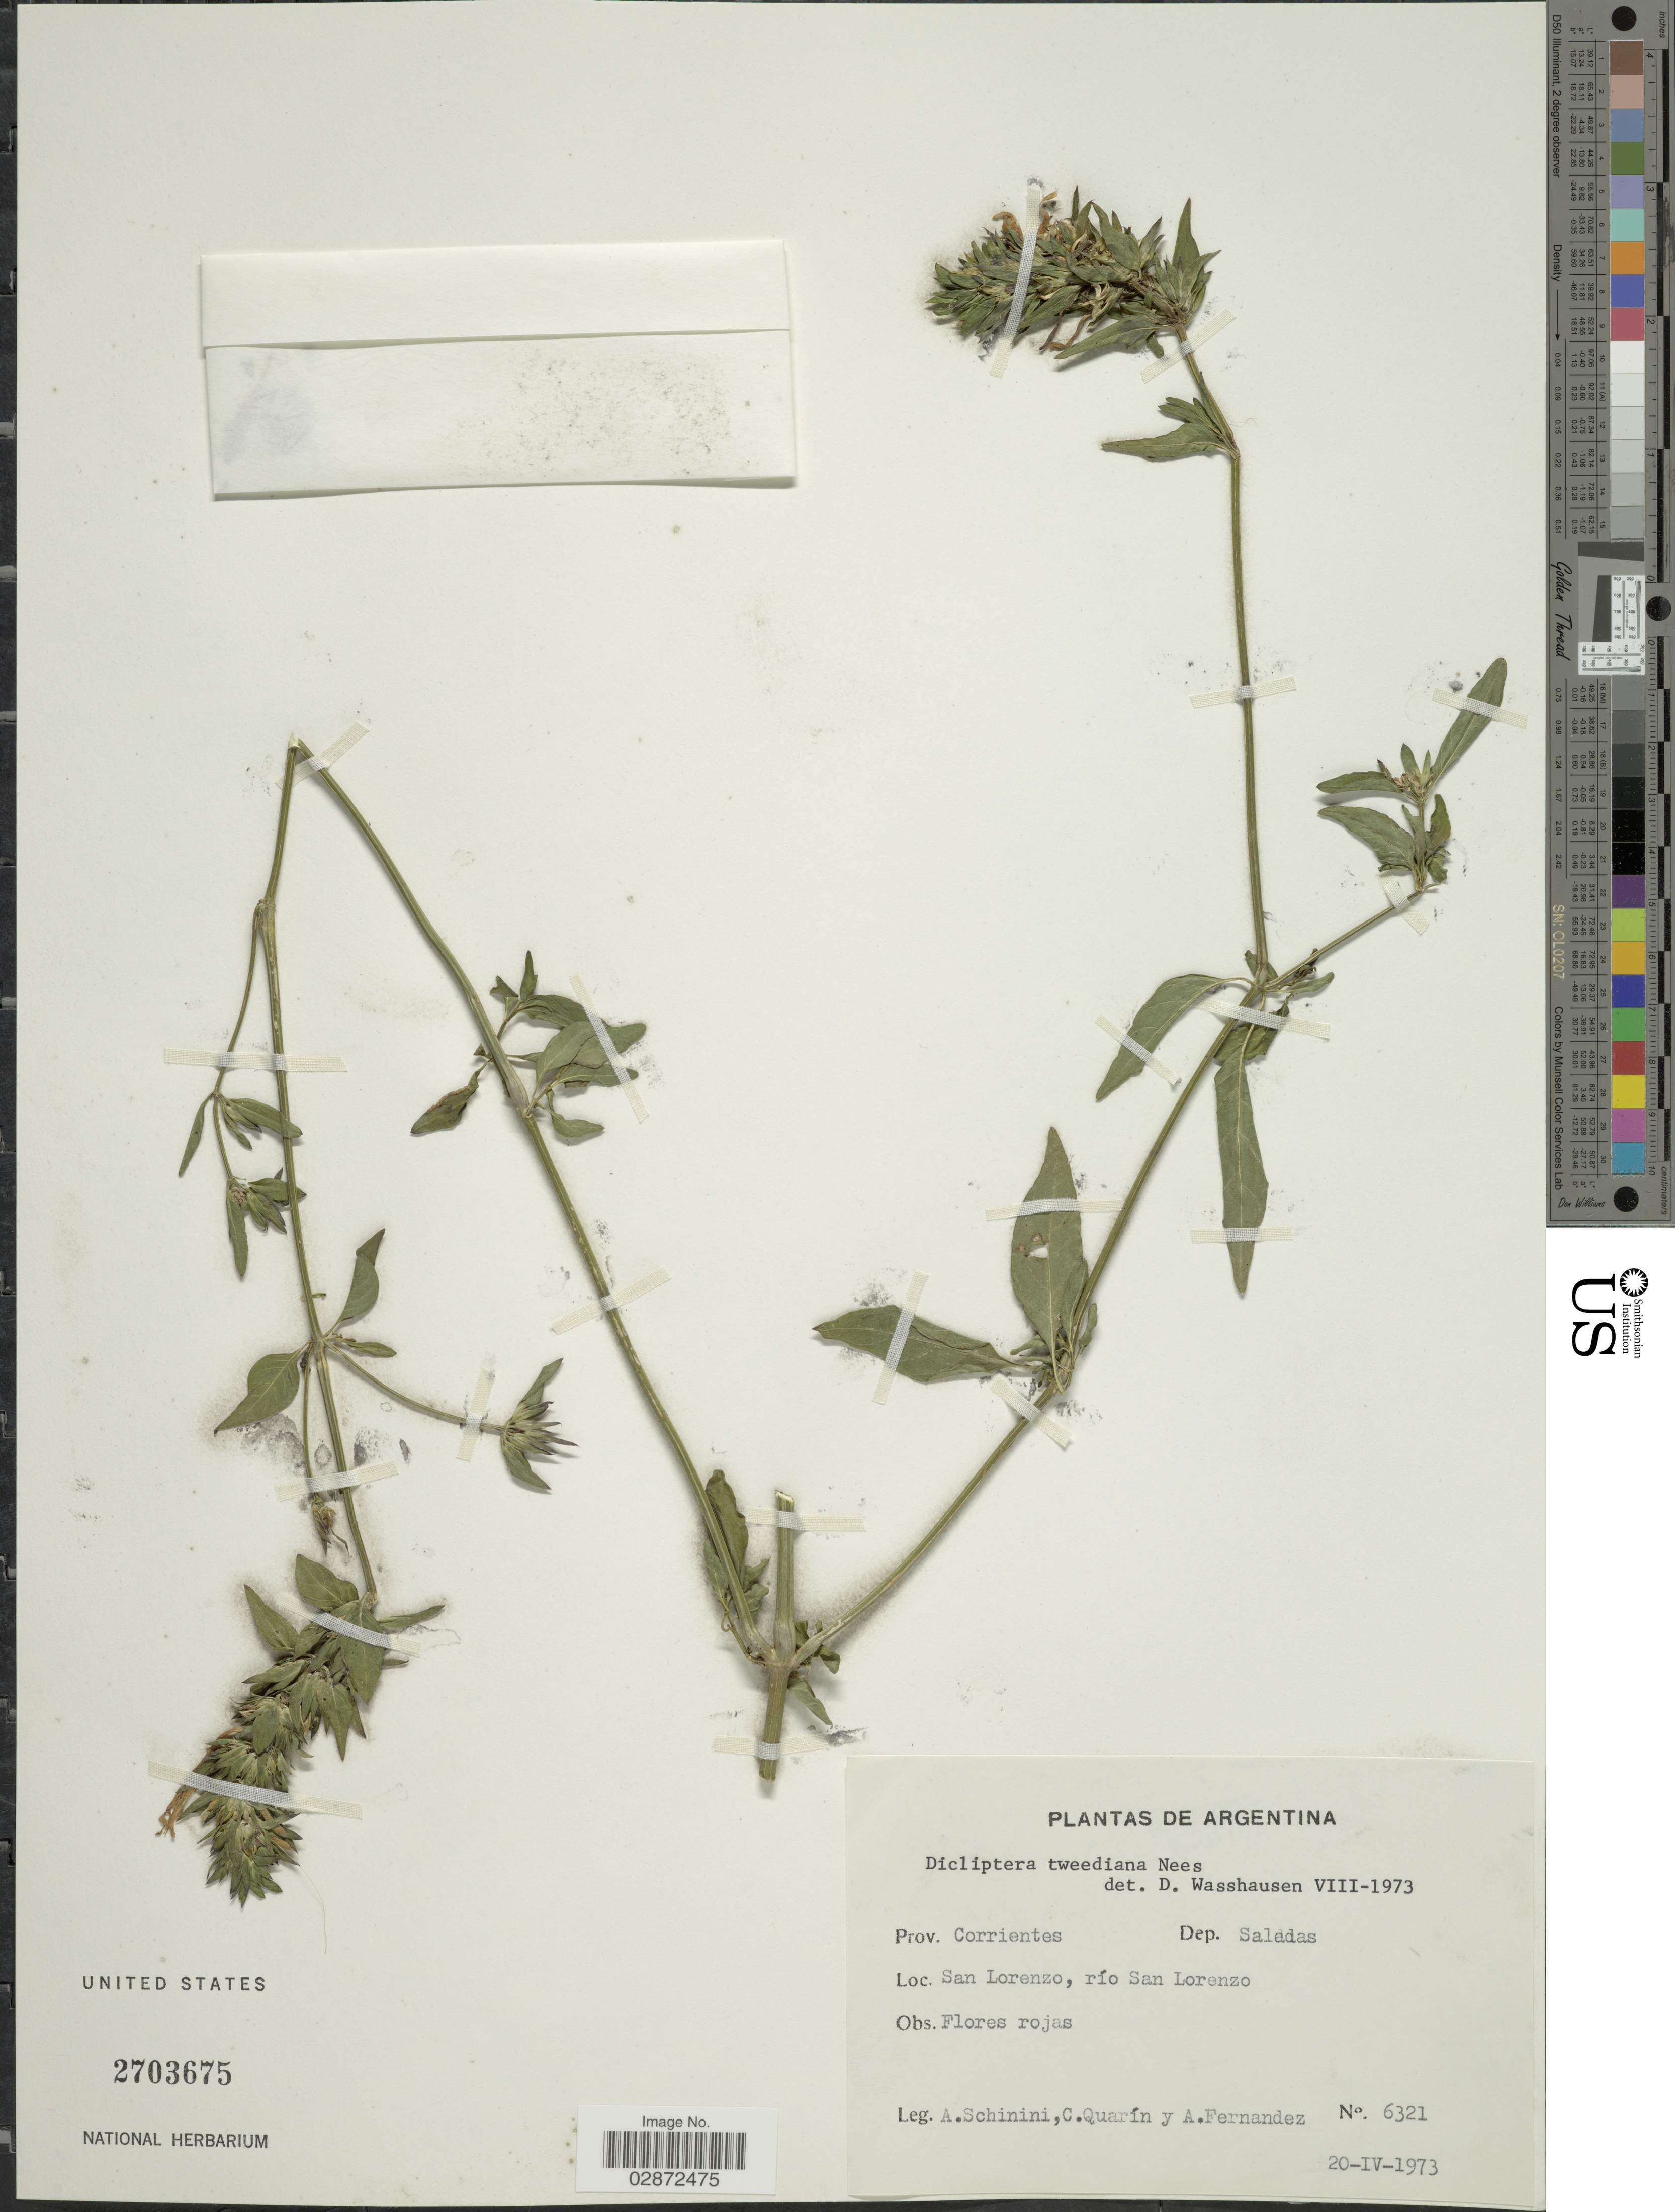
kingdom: Plantae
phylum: Tracheophyta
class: Magnoliopsida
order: Lamiales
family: Acanthaceae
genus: Dicliptera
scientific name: Dicliptera squarrosa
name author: Nees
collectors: A. Schinini, C. Quarín & Á. Fernández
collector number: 6321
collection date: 1973-04-20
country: Argentina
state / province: Corrientes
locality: Prov. Corrientes. Dep. Saladas. San Lorenzo, río San Lorenzo.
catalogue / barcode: US 2703675